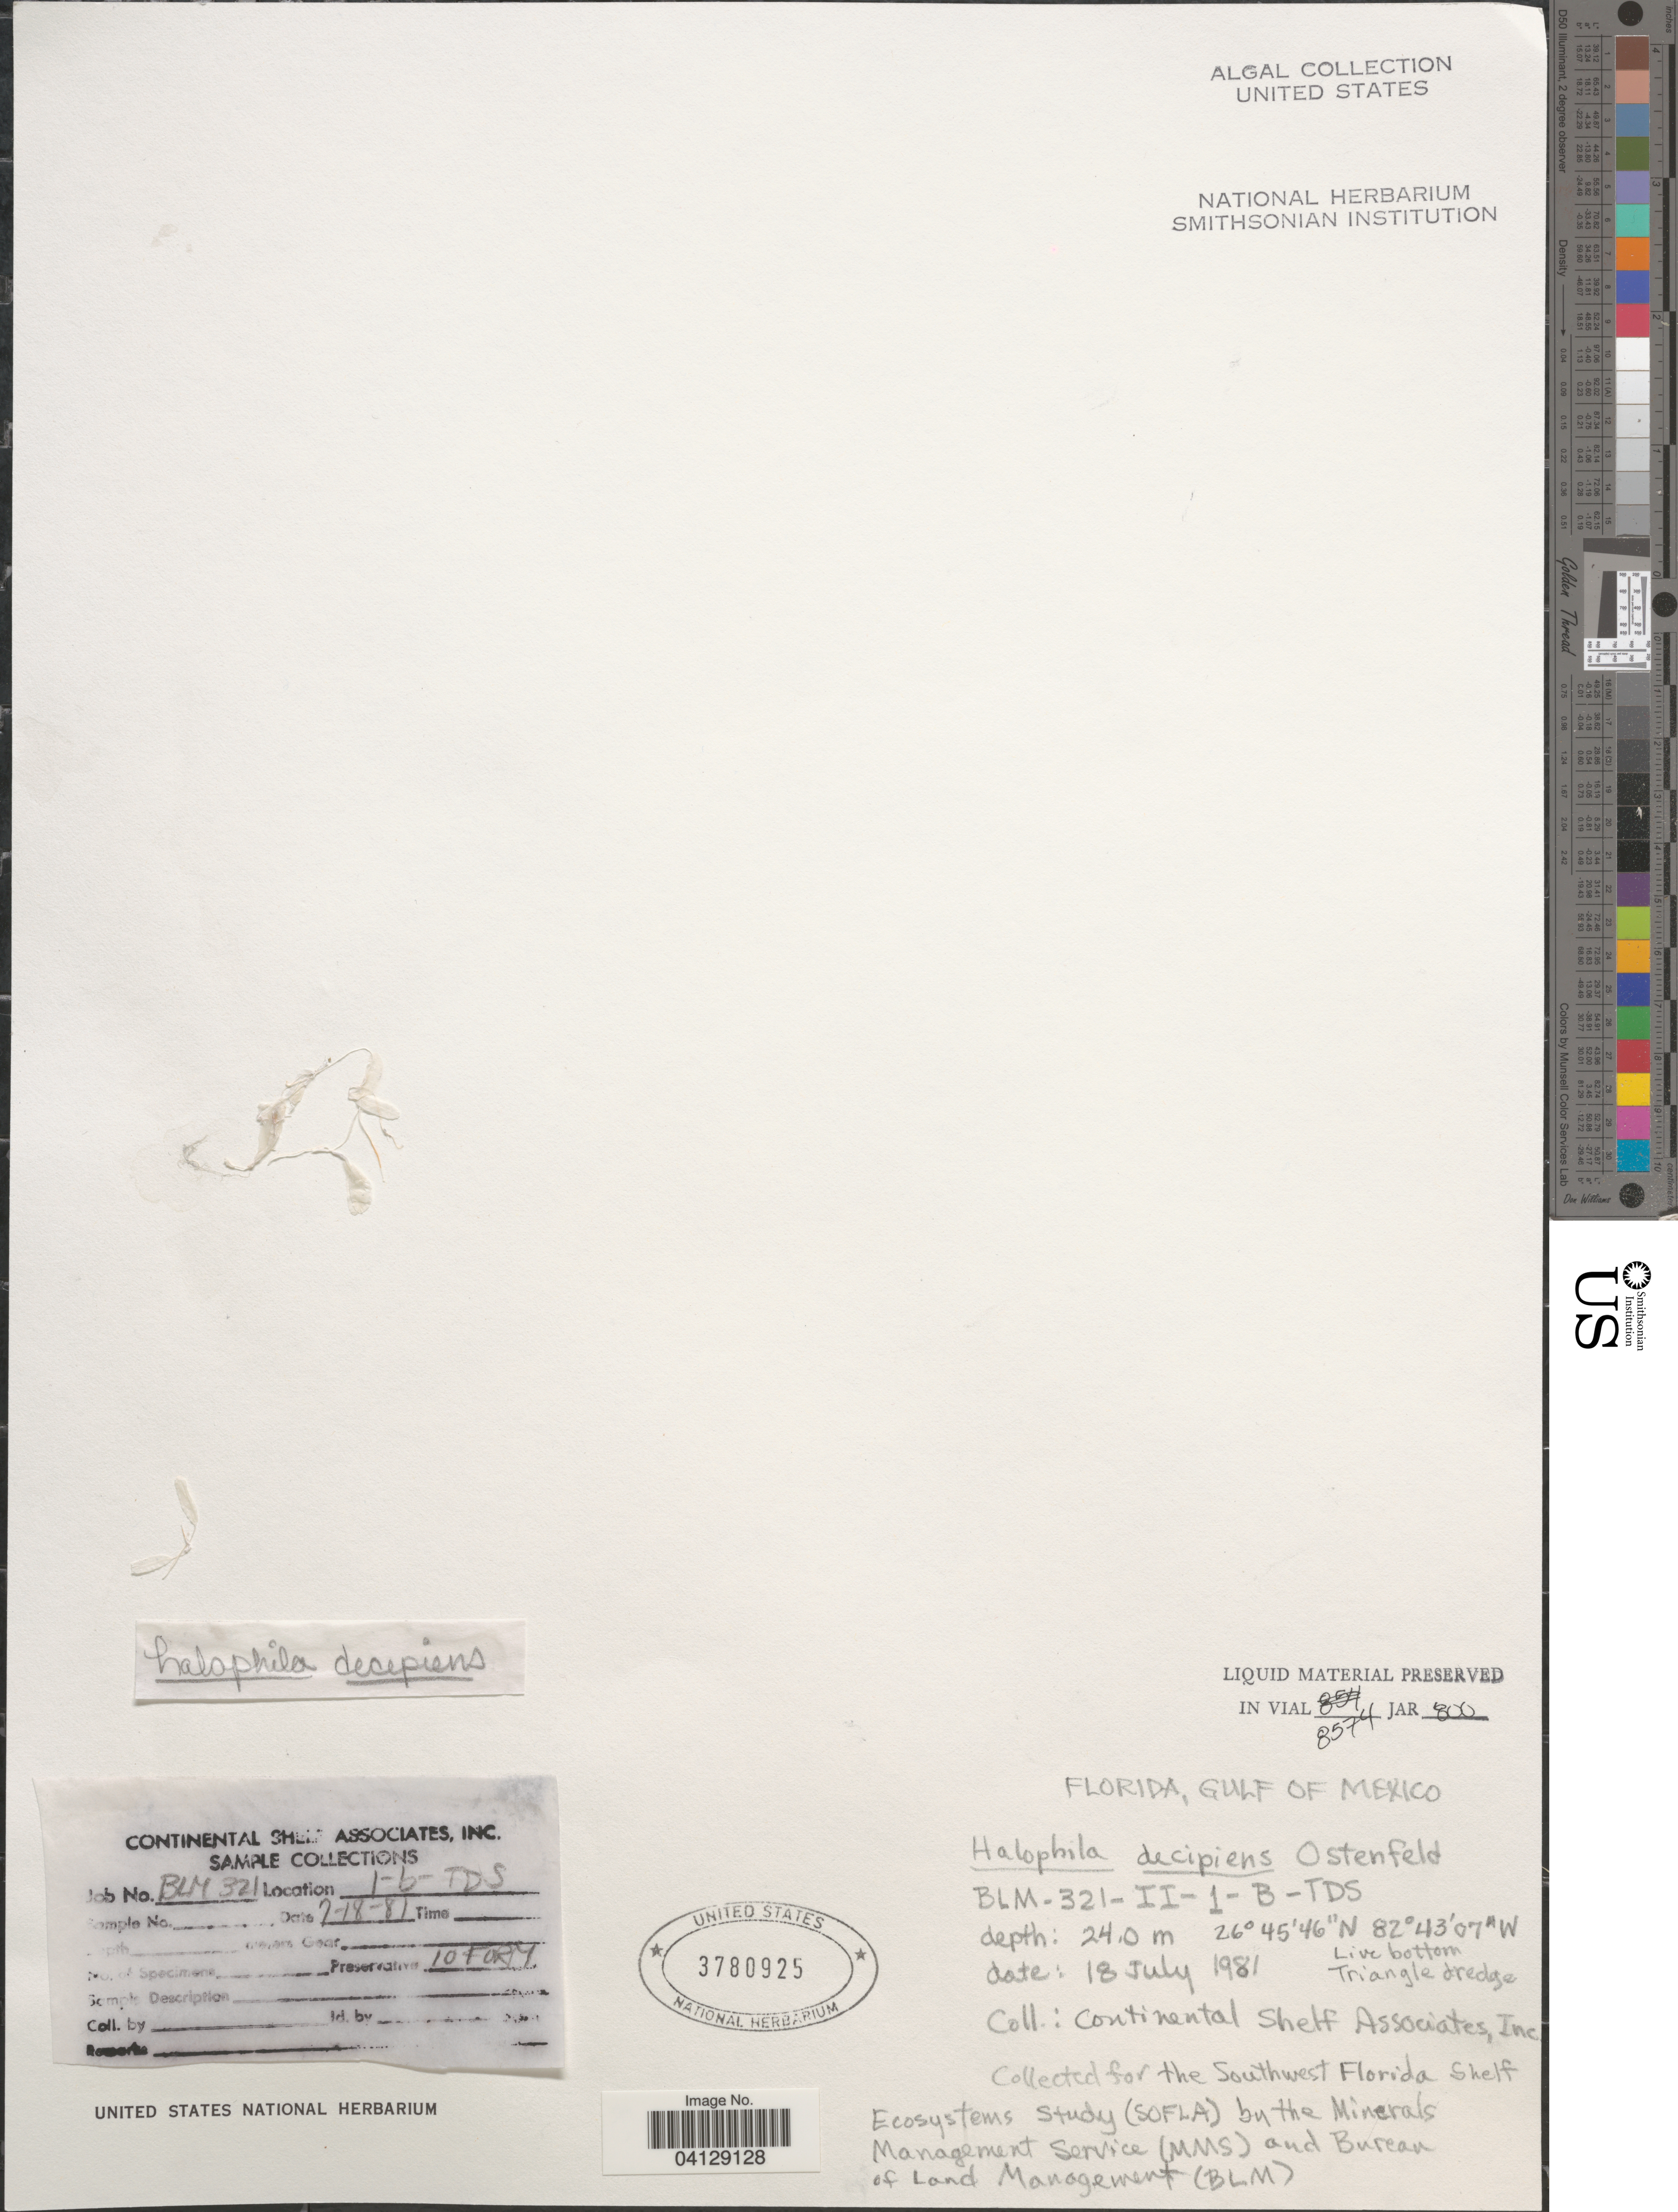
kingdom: Plantae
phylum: Tracheophyta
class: Liliopsida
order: Alismatales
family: Hydrocharitaceae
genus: Halophila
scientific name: Halophila decipiens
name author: Ostenf.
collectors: Continental Shelf Associates Inc.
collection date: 1981-07-18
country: United States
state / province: Florida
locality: Gulf of Mexico. BLM-321-II-1-B-TDS.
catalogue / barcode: US 3780925